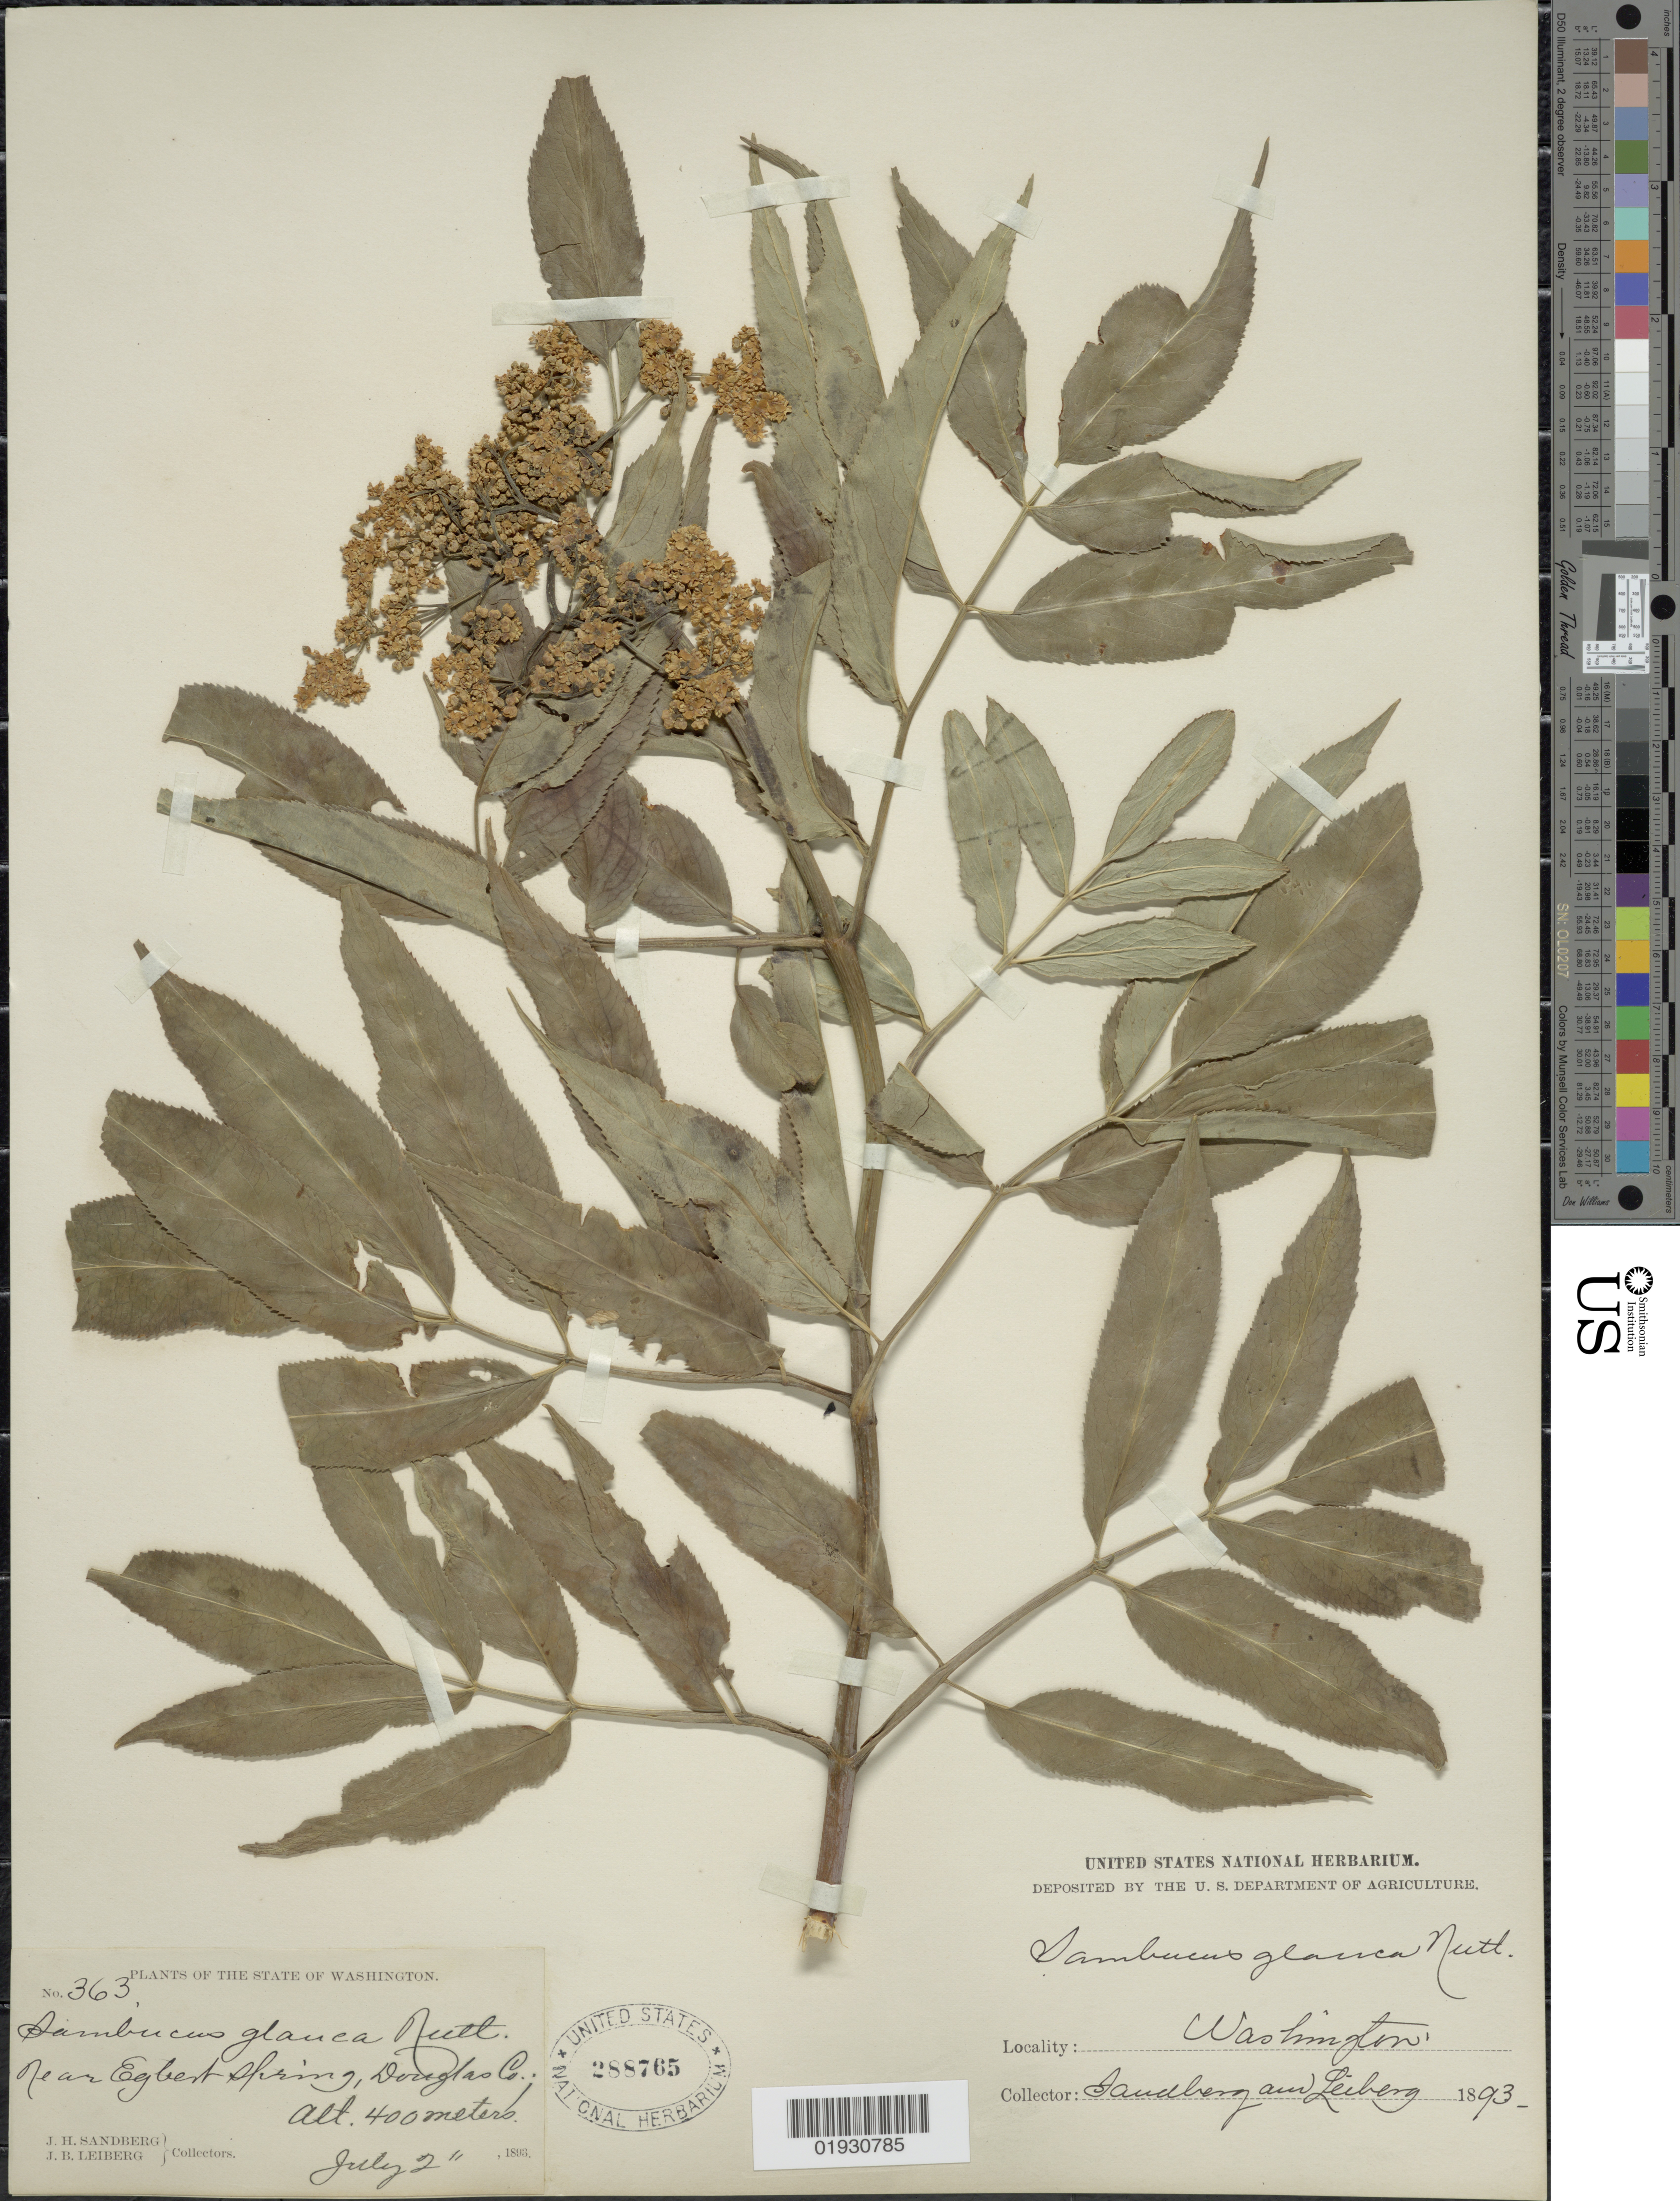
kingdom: Plantae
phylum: Tracheophyta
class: Magnoliopsida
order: Dipsacales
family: Viburnaceae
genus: Sambucus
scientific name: Sambucus cerulea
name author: Raf.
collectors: J. H. Sandberg & J. B. Leiberg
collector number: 363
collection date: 1893-07-02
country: United States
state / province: Washington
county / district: Douglas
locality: Near Egbert Spring, Douglas Co.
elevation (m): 400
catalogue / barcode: US 288765